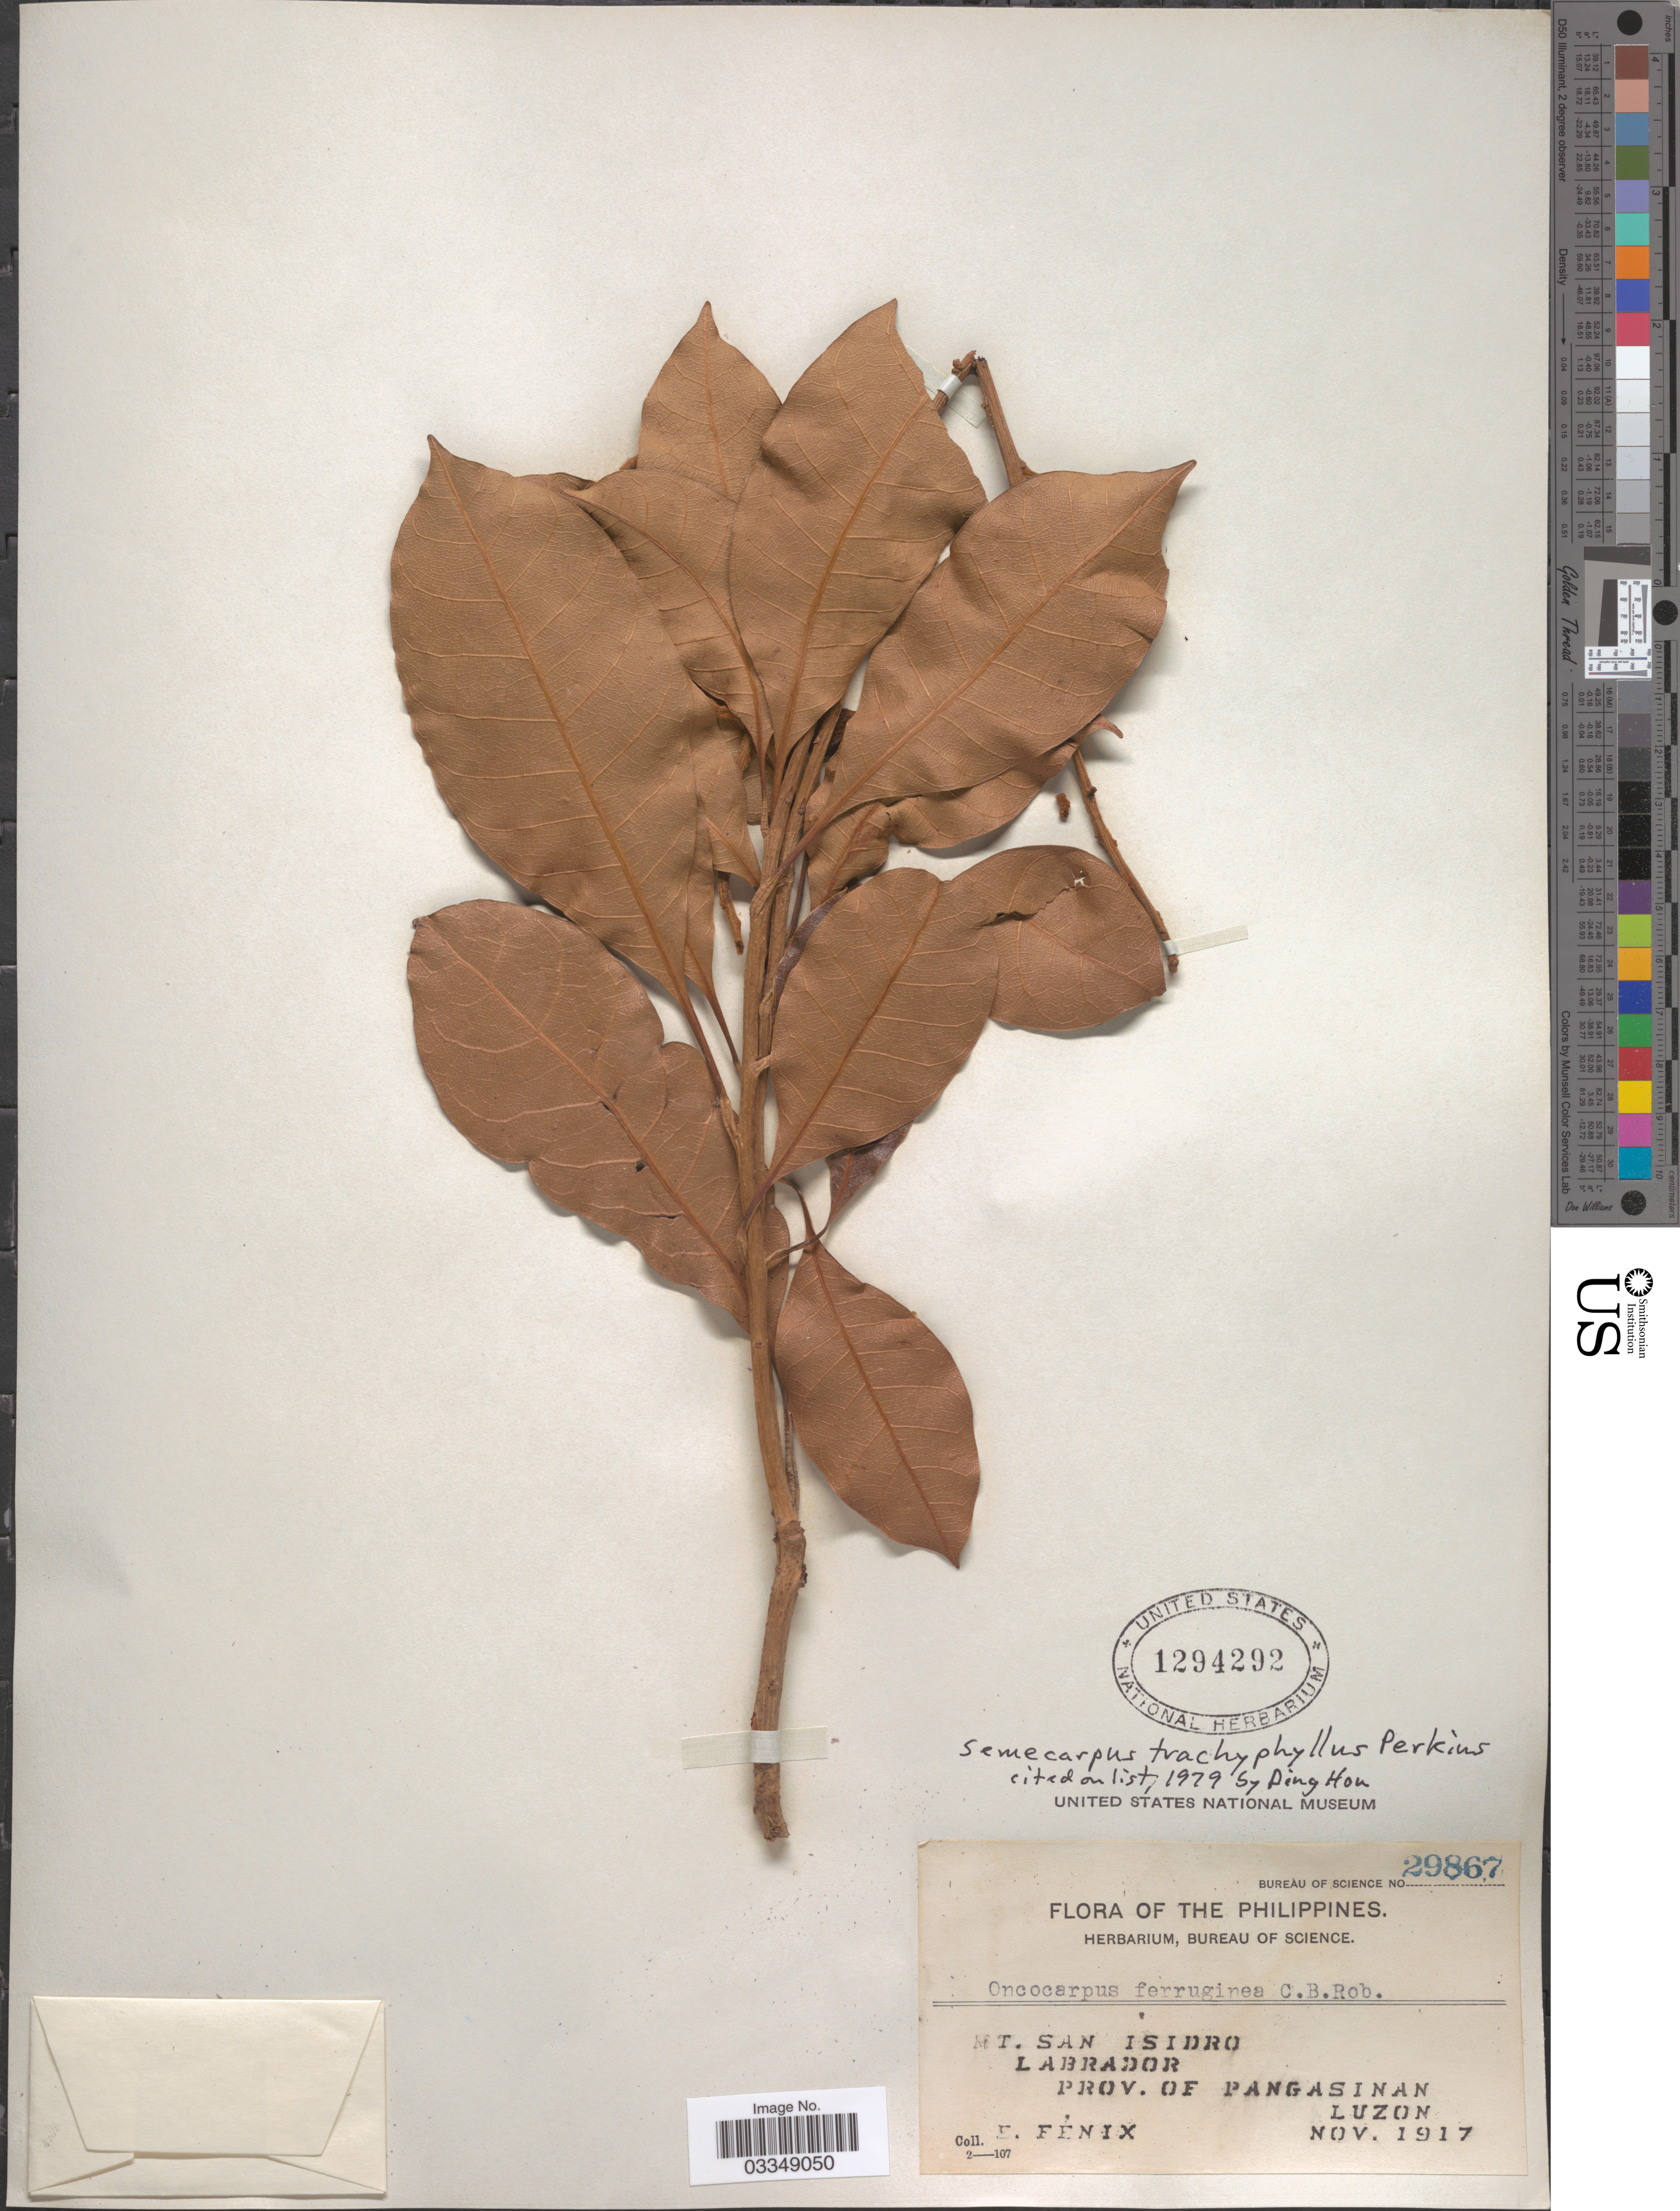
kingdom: Plantae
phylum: Tracheophyta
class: Magnoliopsida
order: Sapindales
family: Anacardiaceae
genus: Semecarpus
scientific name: Semecarpus trachyphyllus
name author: Perkins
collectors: E. Fenix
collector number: Bureau of Science 29867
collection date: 1917-11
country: Philippines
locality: Mt. San Isidro. Labrador. Prov. of Pangasinan. Luzon.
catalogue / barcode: US 1294292